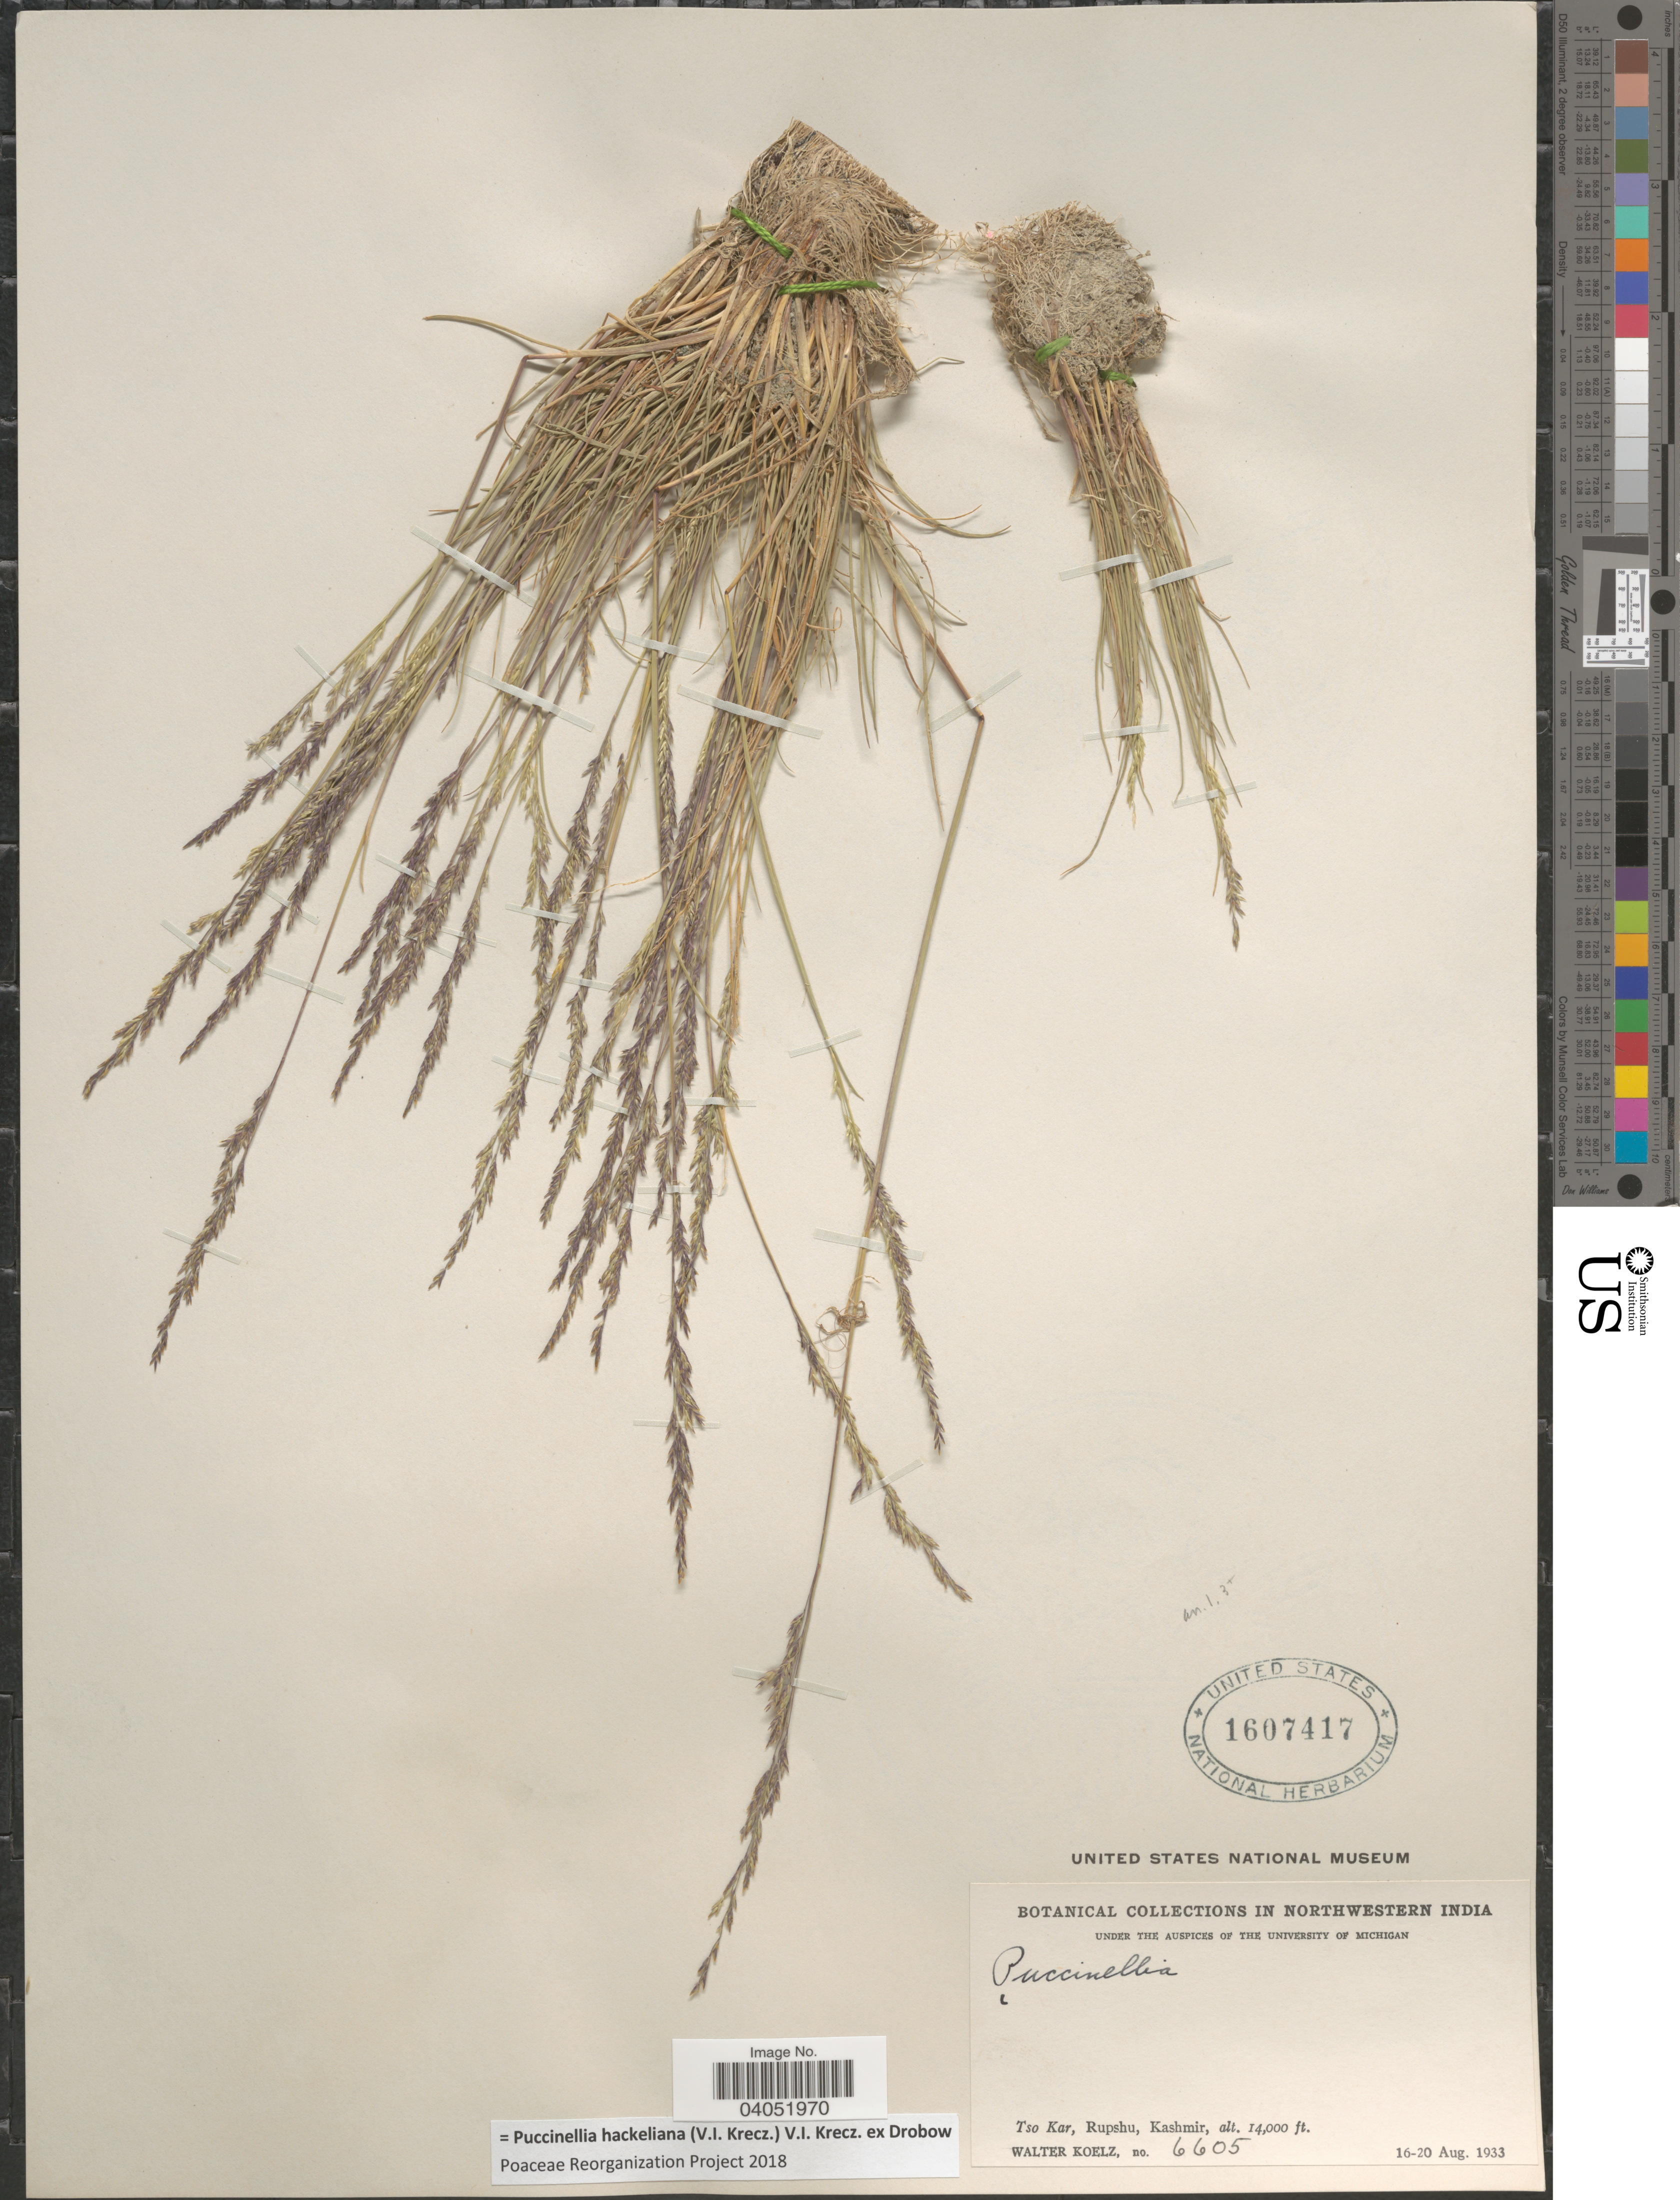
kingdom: Plantae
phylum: Tracheophyta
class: Liliopsida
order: Poales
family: Poaceae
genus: Puccinellia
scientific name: Puccinellia hackeliana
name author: (V.I. Krecz.) V.I. Krecz. ex Drobow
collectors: W. N. Koelz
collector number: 6605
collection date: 1933-08-16/1933-08-20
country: India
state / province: Jammu and Kashmir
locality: In northwestern India. Tso Kar, Rupshu, Kashmir.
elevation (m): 4267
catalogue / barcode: US 1607417